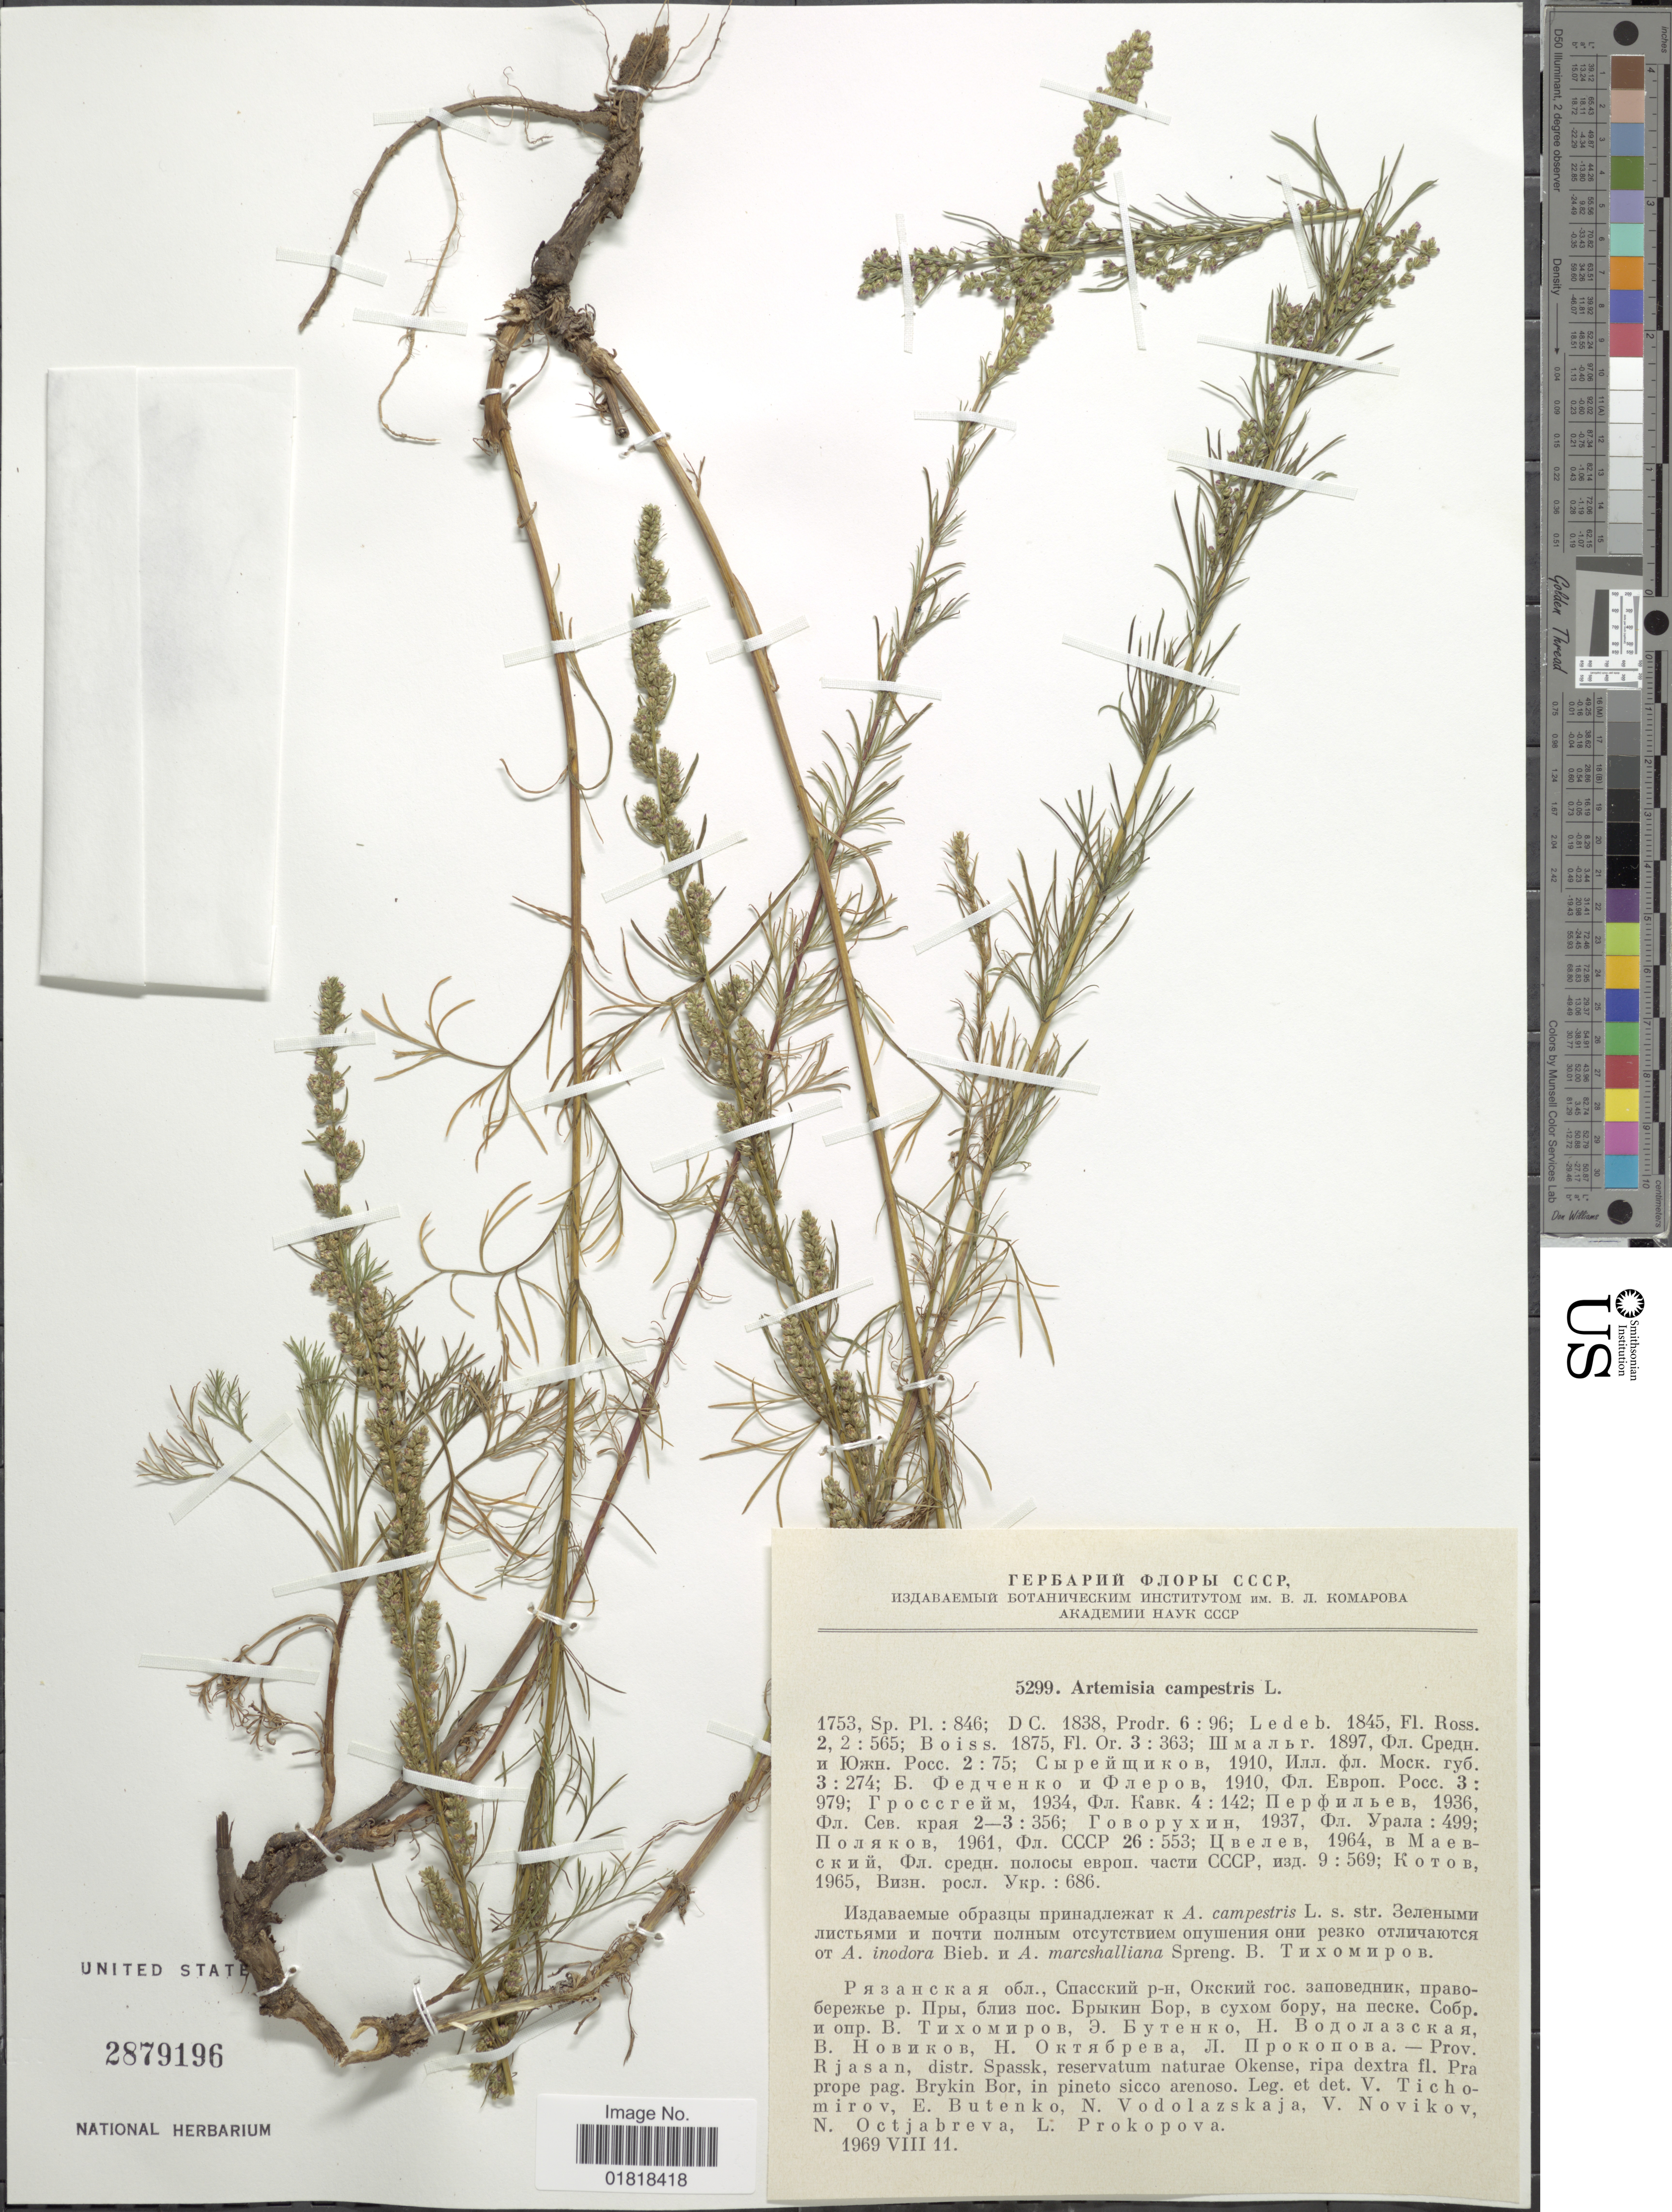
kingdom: Plantae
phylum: Tracheophyta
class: Magnoliopsida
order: Asterales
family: Asteraceae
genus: Artemisia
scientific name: Artemisia campestris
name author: L.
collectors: V. Tichomirov, E. Butenko, N. Vodolazskaja, V. Novikov & et al.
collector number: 5299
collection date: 1969-08-11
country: Russian Federation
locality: Prov. Rjasan, distr. Spassk, reservatum naturae Okense, ripa dextra fl. pra prope pag. Brykin Bor, in pineto sicco arenoso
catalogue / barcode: US 2879196